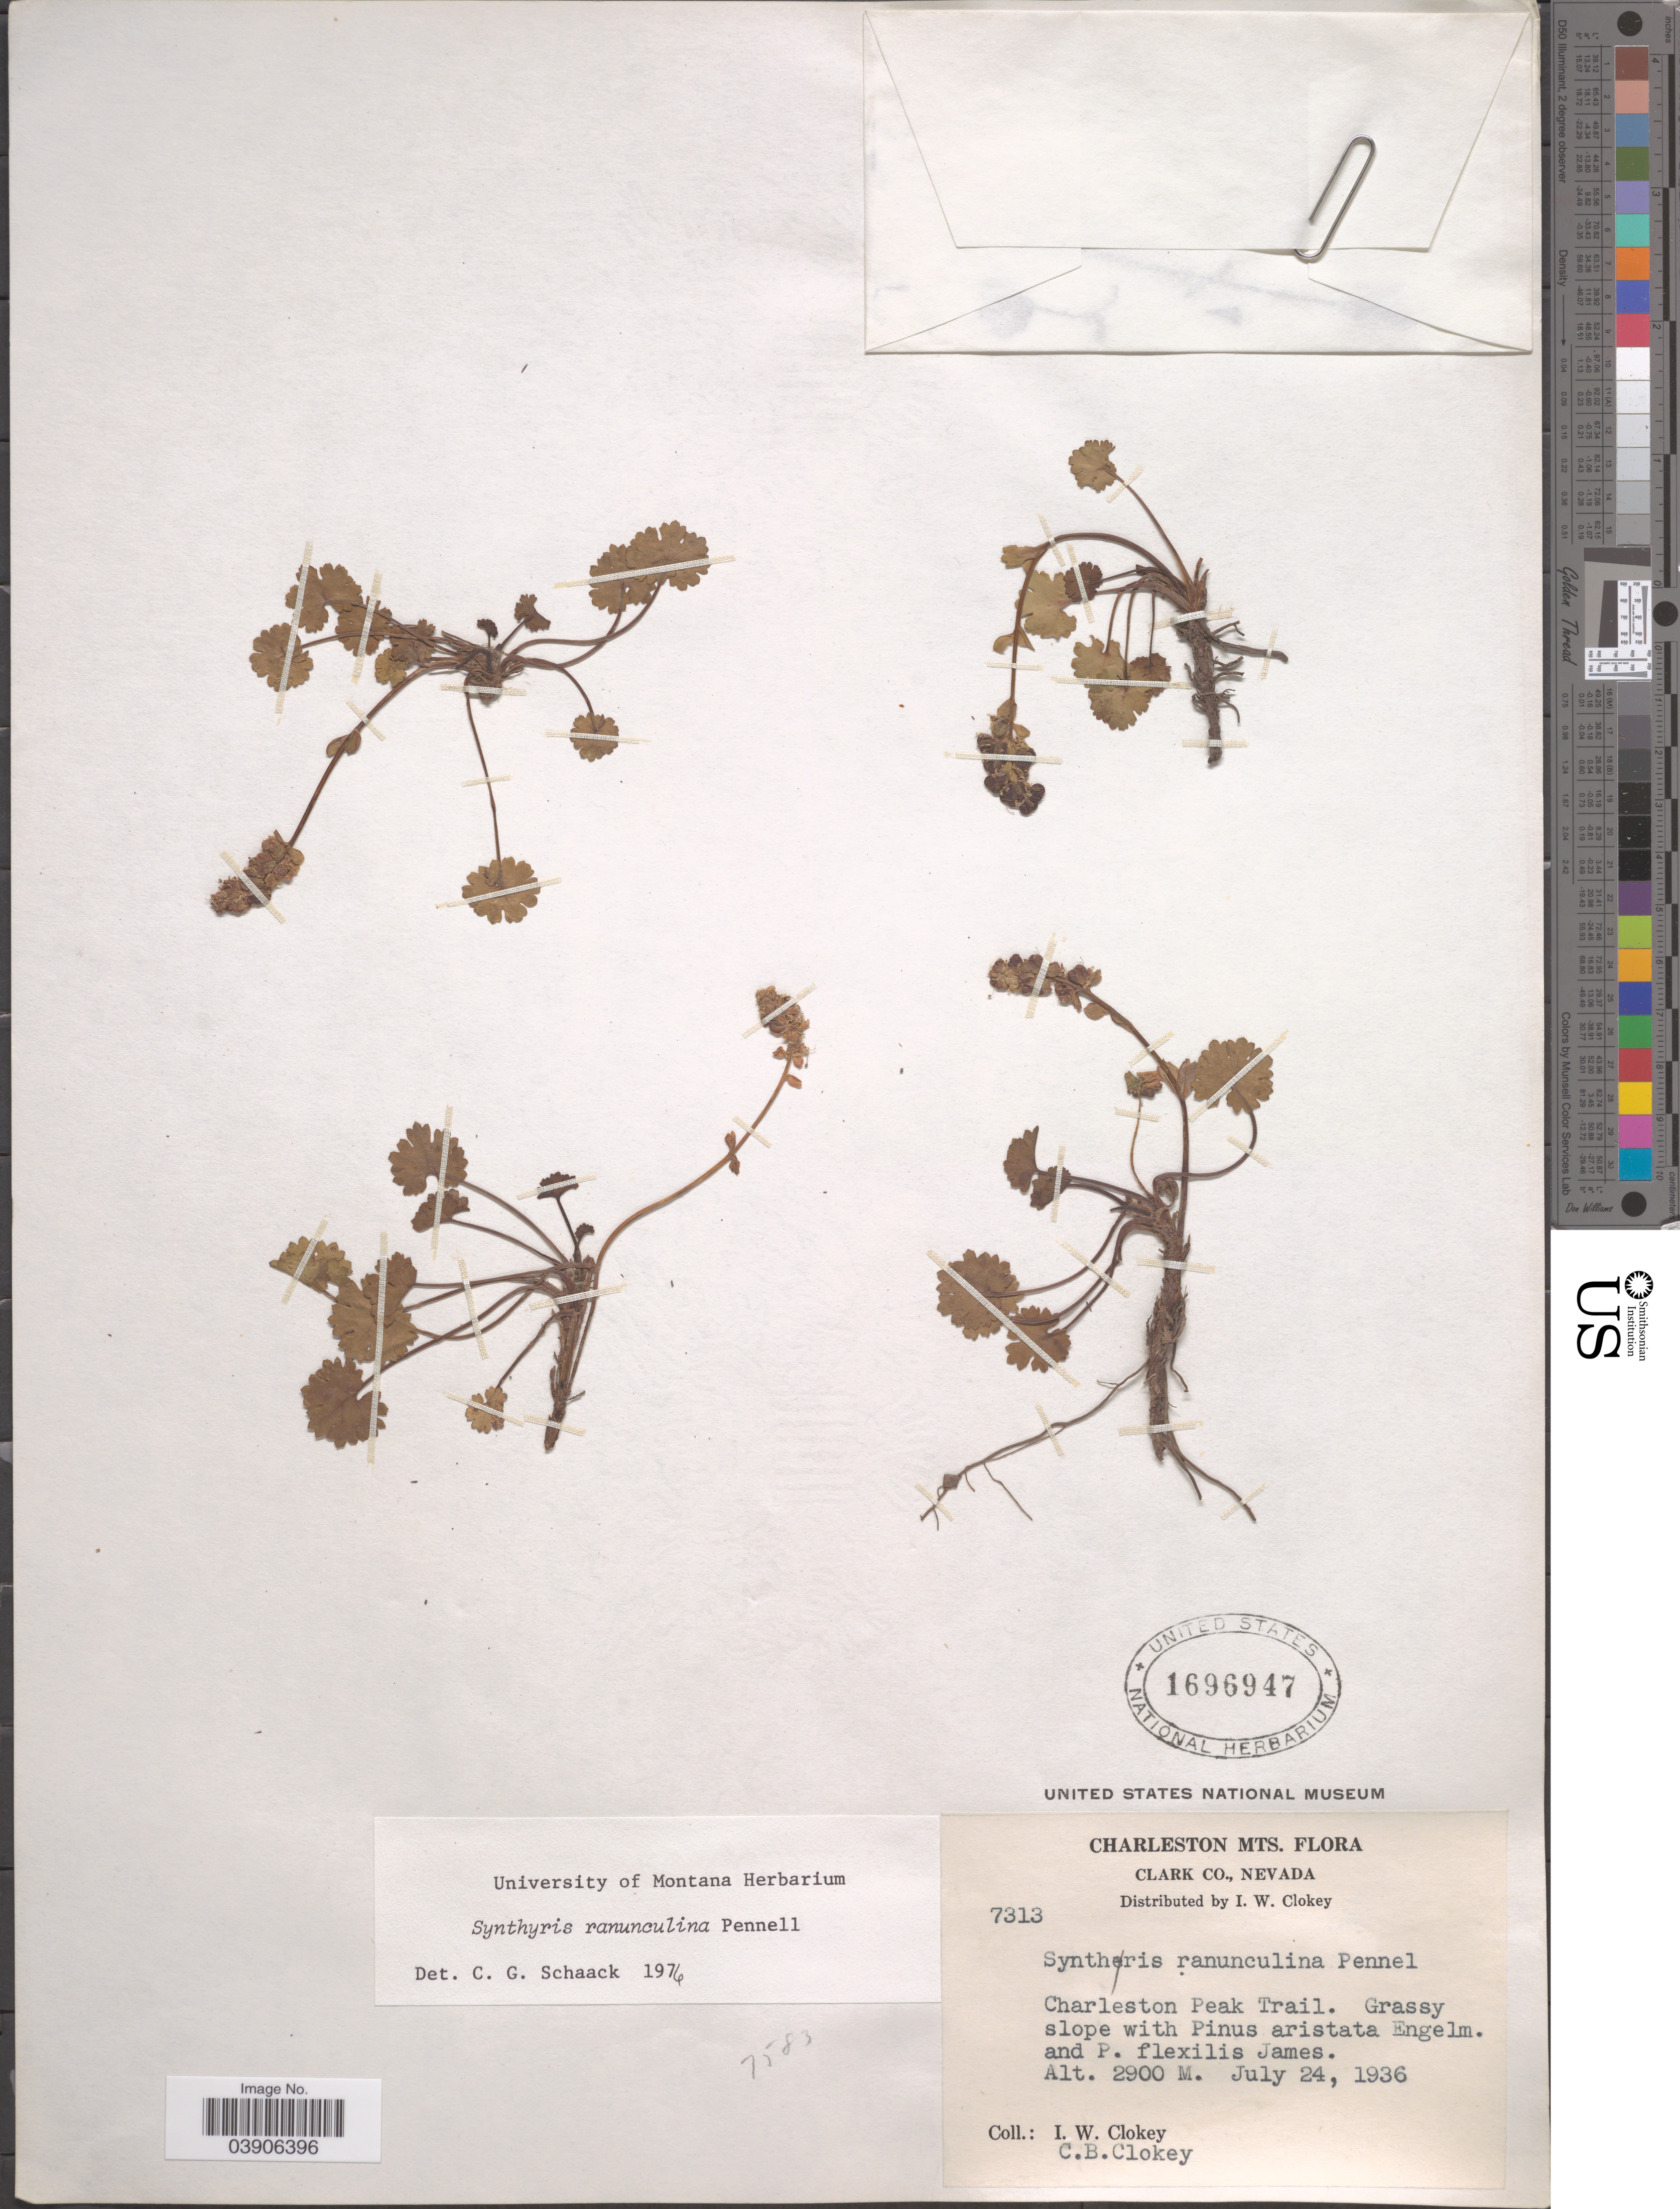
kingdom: Plantae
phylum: Tracheophyta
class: Magnoliopsida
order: Lamiales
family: Plantaginaceae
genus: Synthyris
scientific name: Synthyris ranunculina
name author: Pennell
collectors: I. W. Clokey & C. Clokey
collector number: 7313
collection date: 1936-07-24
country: United States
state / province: Nevada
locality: Charleston Mts. Clark Co. Charleston Peak Trail.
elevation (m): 2900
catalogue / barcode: US 1696947